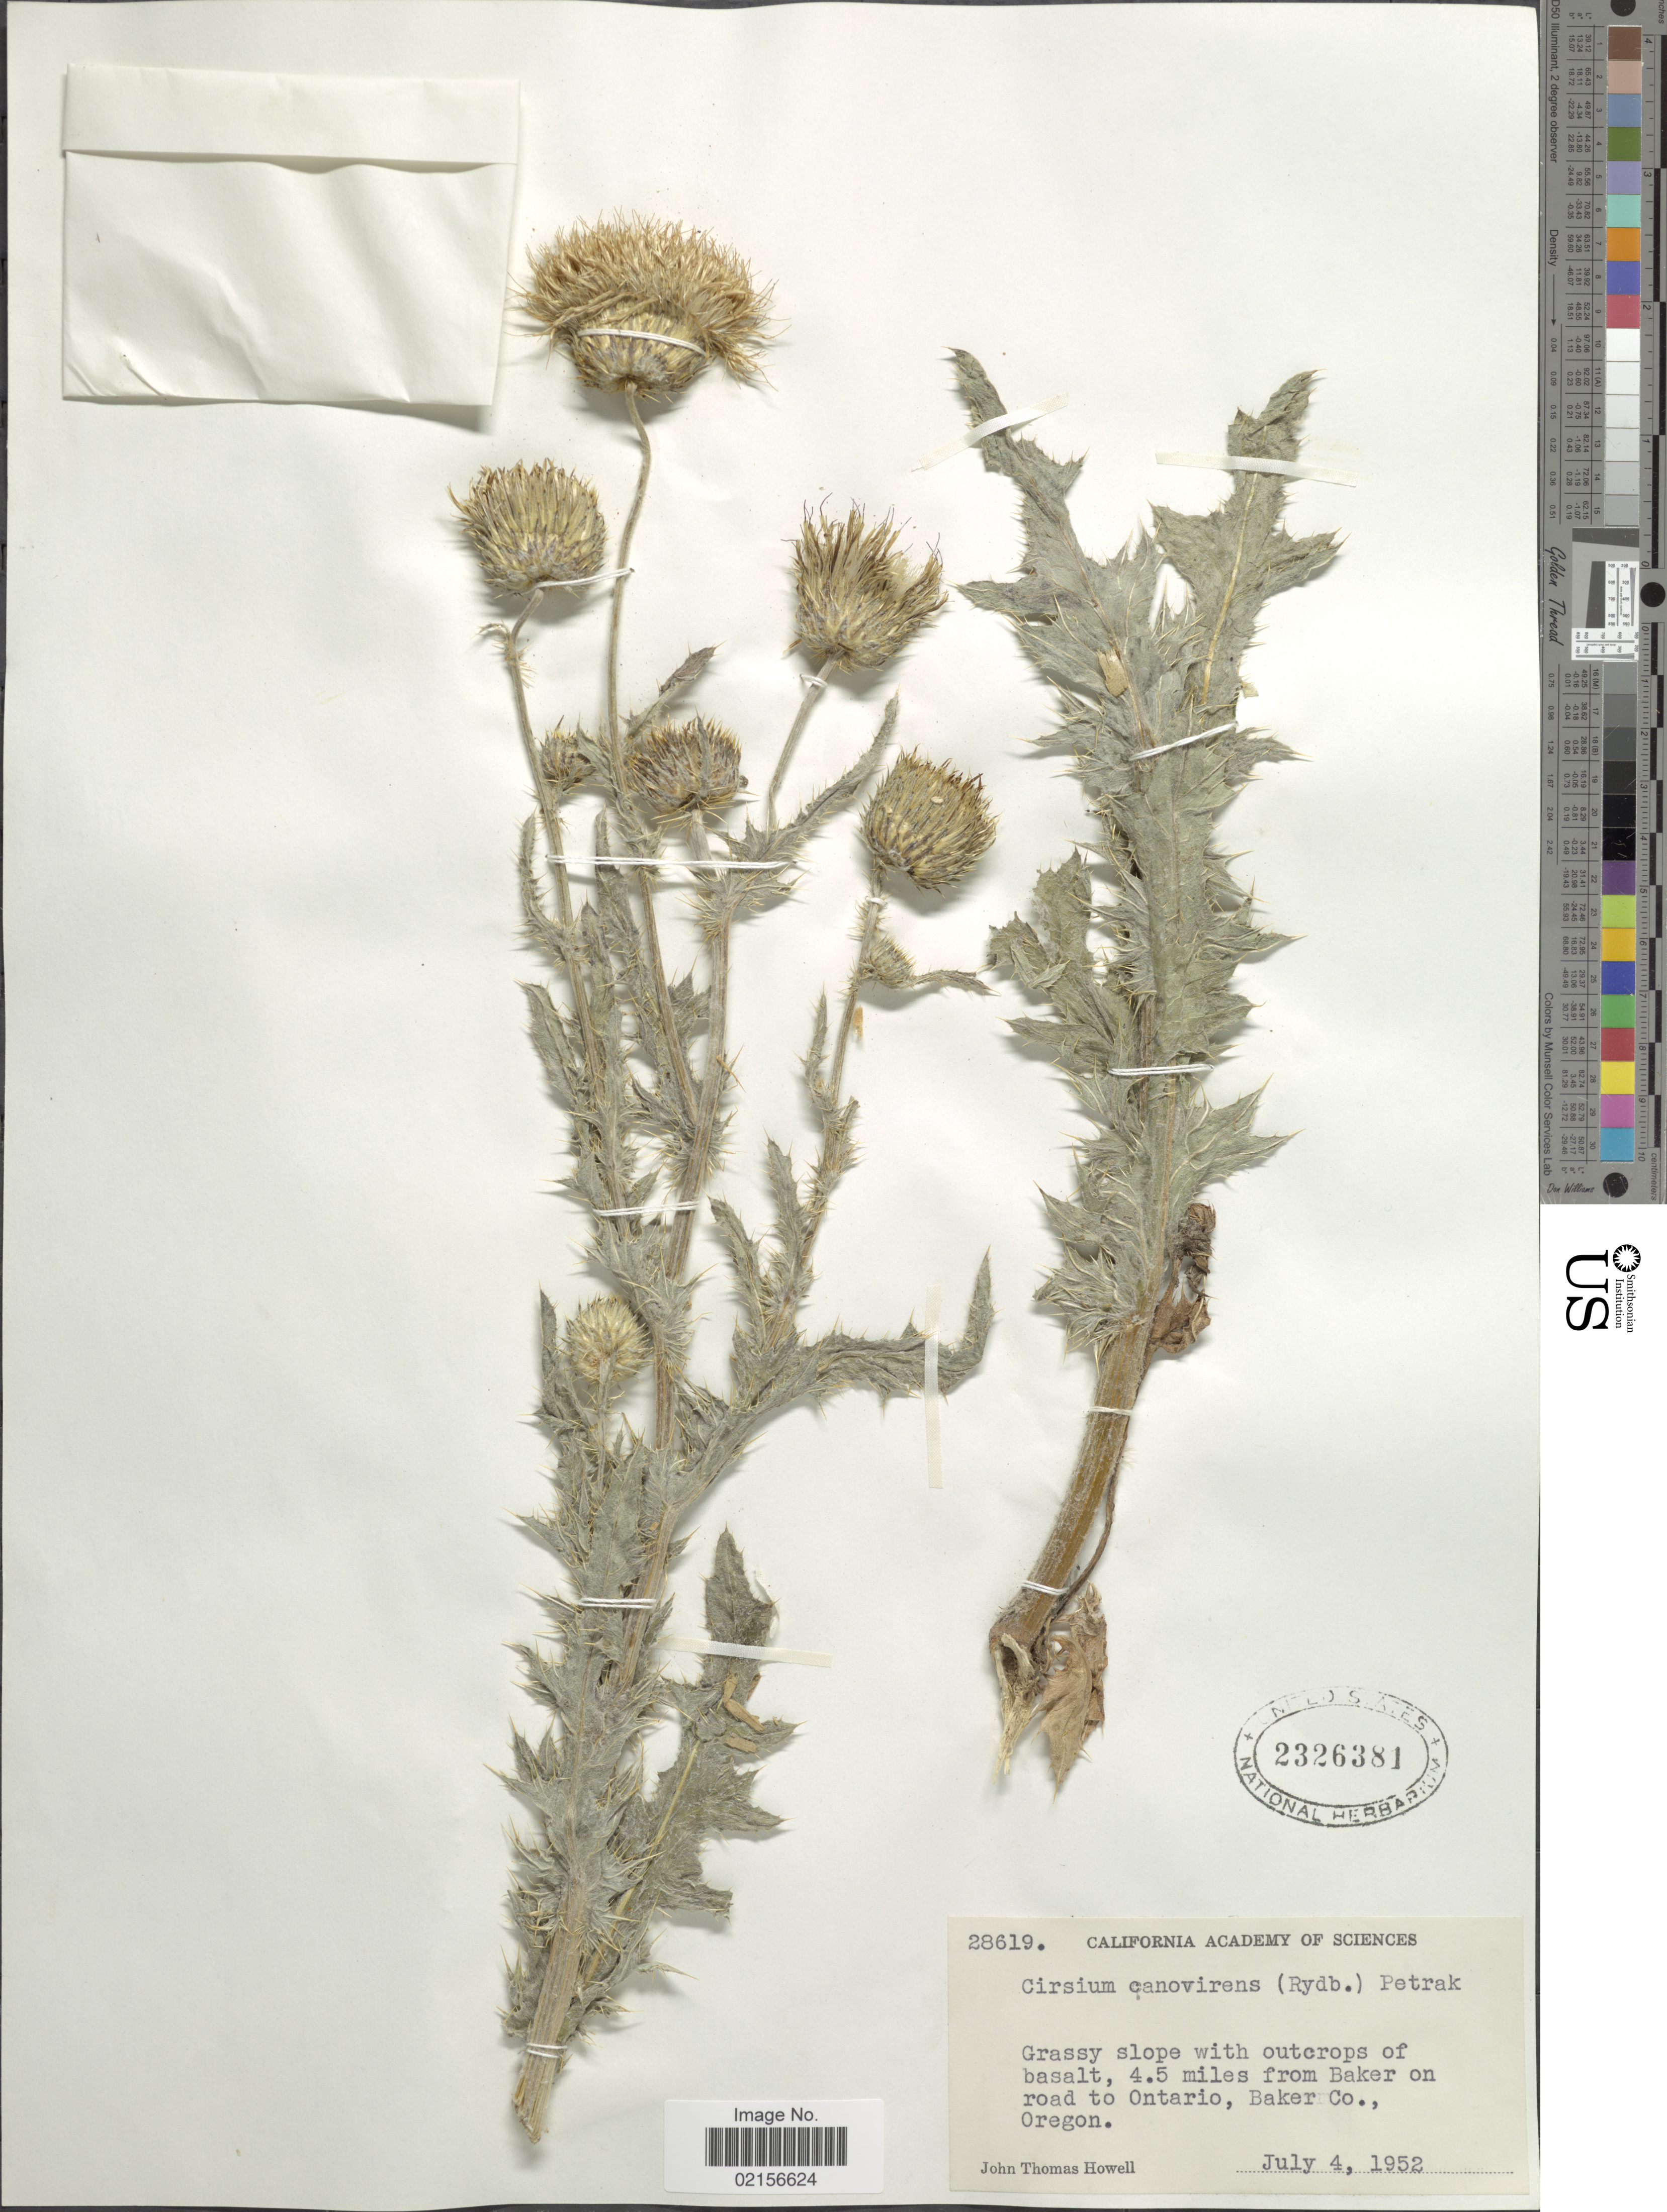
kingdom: Plantae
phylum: Tracheophyta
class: Magnoliopsida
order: Asterales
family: Asteraceae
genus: Cirsium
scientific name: Cirsium cymosum var. canovirens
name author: (Rydb.) D.J. Keil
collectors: J. T. Howell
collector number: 28619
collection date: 1952-07-04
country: United States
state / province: Oregon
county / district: Baker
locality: Grassy slope with outcrops of basalt, 4.5 miles from Baker on road to Ontario, Baker Co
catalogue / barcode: US 2326381